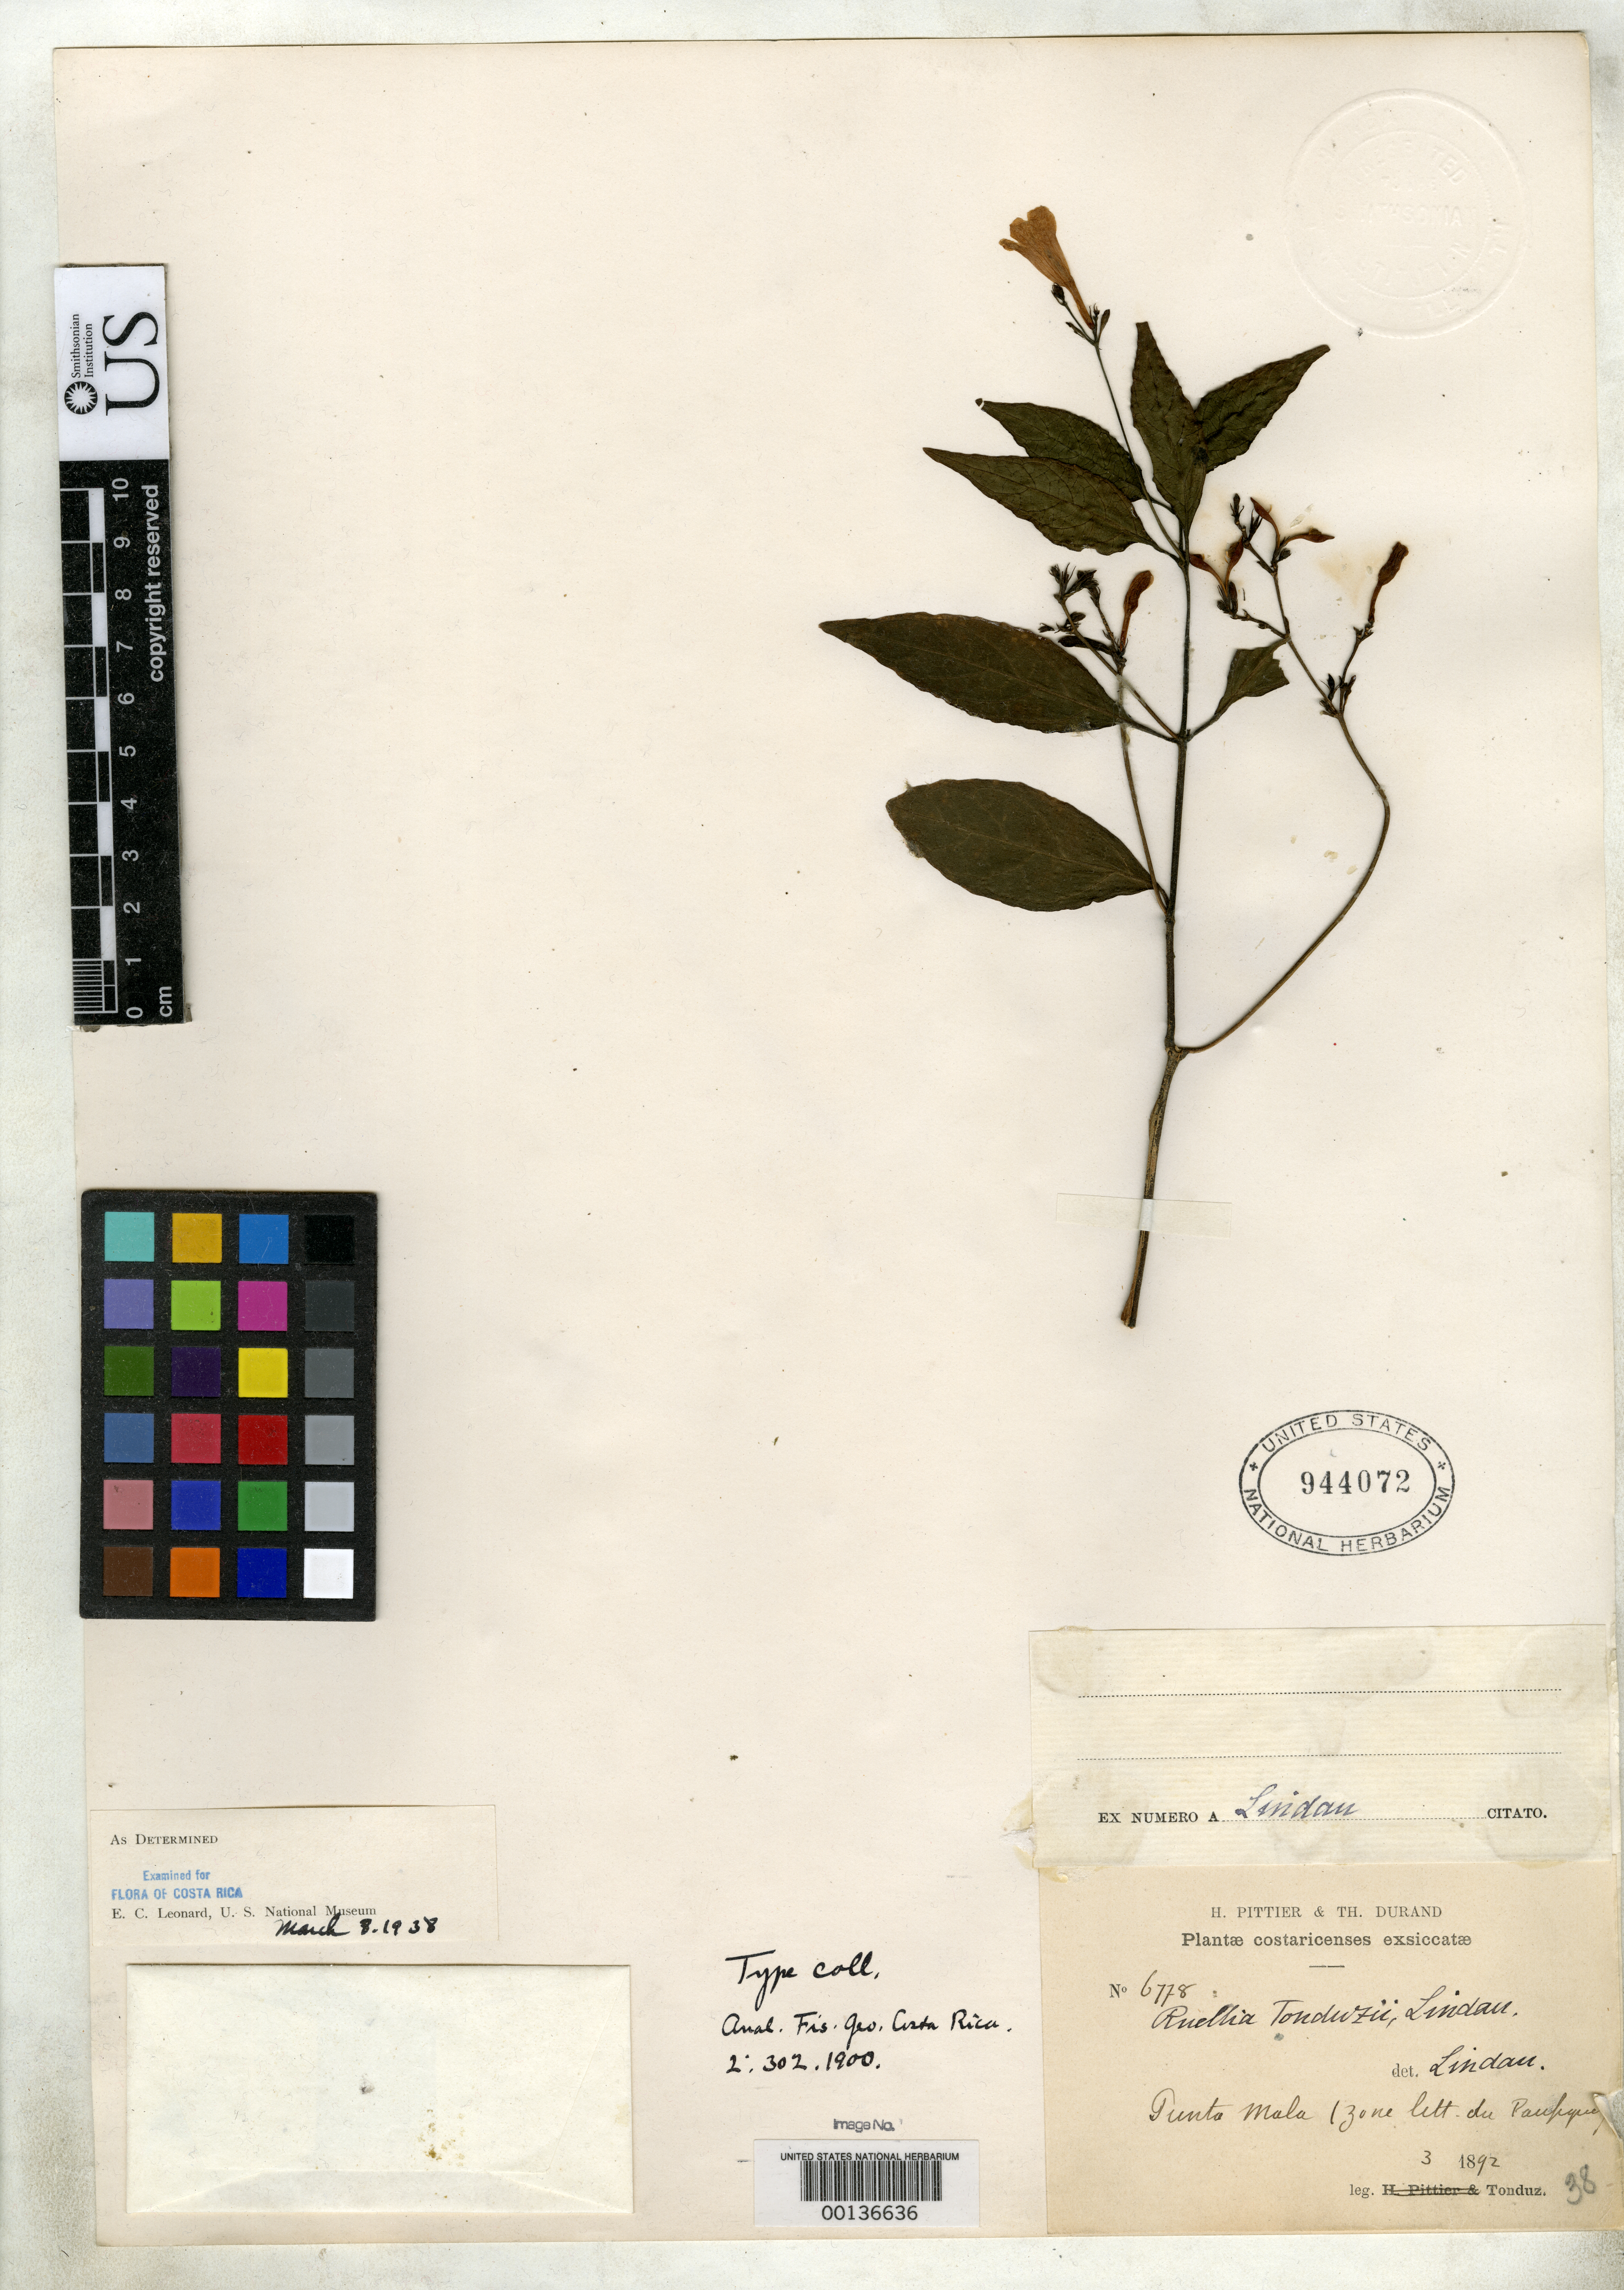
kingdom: Plantae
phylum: Tracheophyta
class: Magnoliopsida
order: Lamiales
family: Acanthaceae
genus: Ruellia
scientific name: Ruellia tonduzii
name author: Lindau in Pittier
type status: Isotype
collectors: A. Tonduz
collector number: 6778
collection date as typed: Mar 1892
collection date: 1892-03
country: Costa Rica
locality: Punta Mala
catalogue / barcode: US 944072